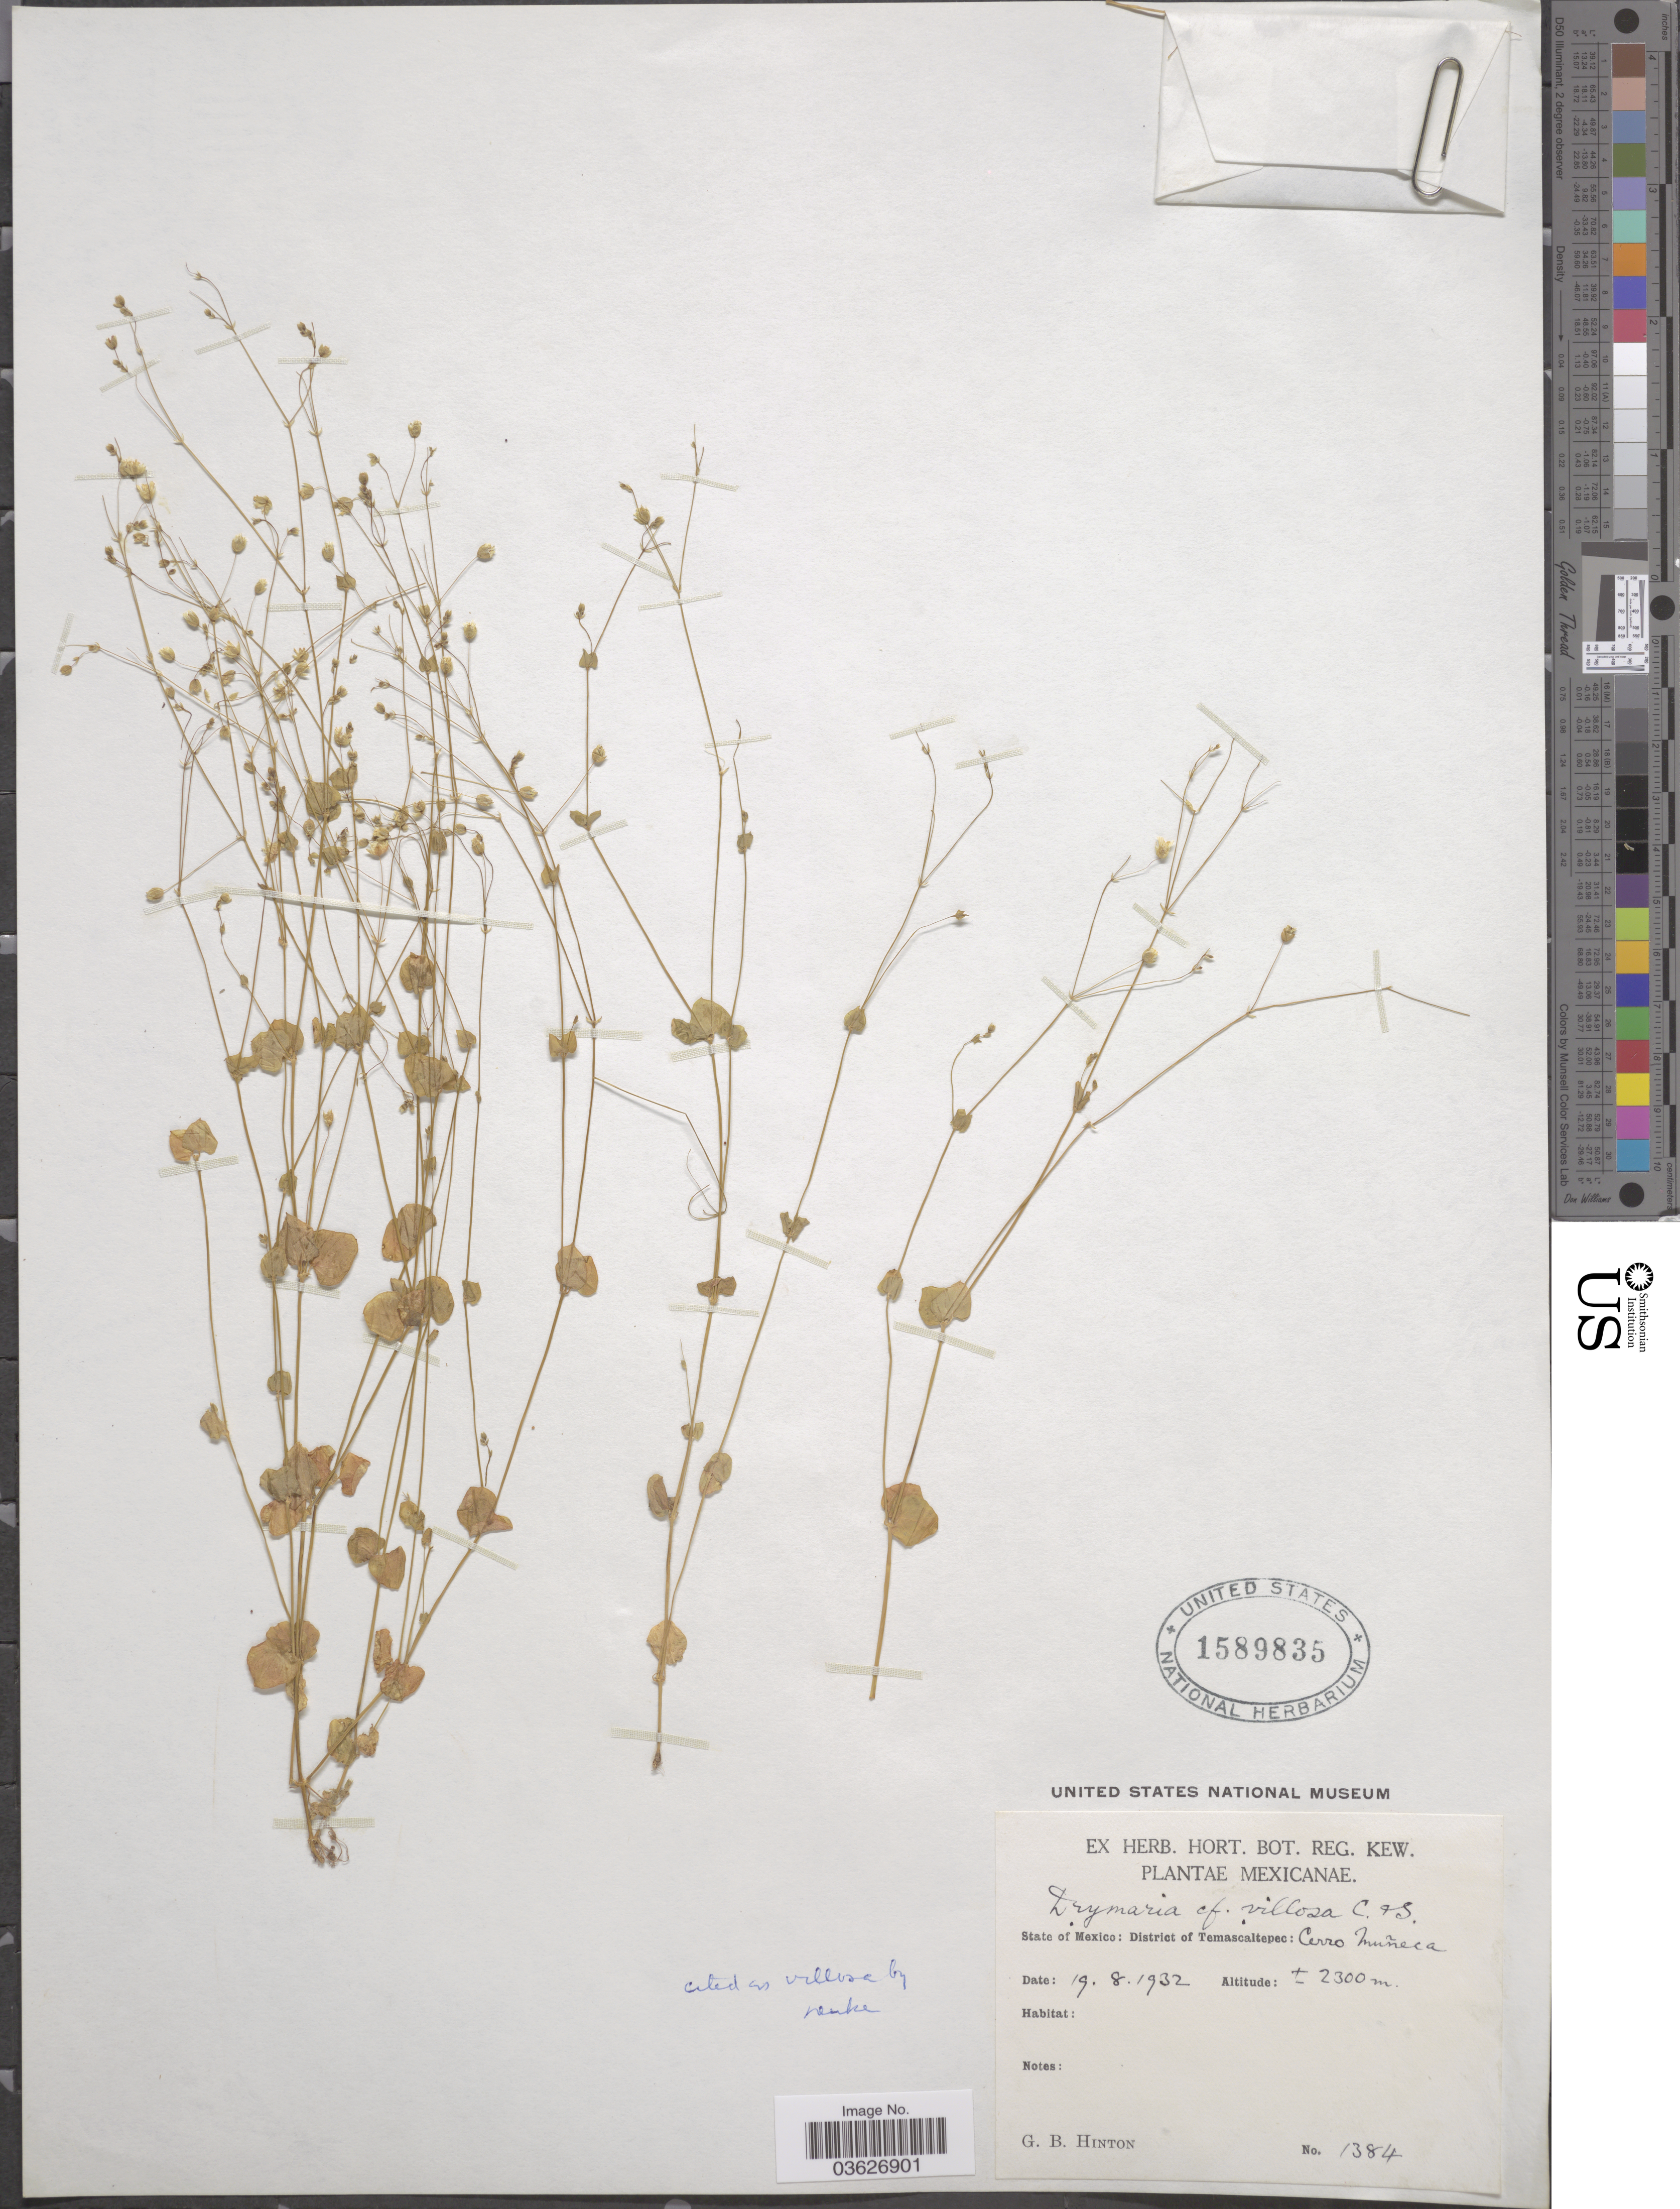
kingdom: Plantae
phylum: Tracheophyta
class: Magnoliopsida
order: Caryophyllales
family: Caryophyllaceae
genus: Drymaria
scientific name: Drymaria villosa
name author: Cham. & Schltdl.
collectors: G. B. Hinton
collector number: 1384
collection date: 1932-08-19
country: Mexico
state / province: México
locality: District of Temascaltepec: Cerro Muñeca.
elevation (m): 2300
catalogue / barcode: US 1589835